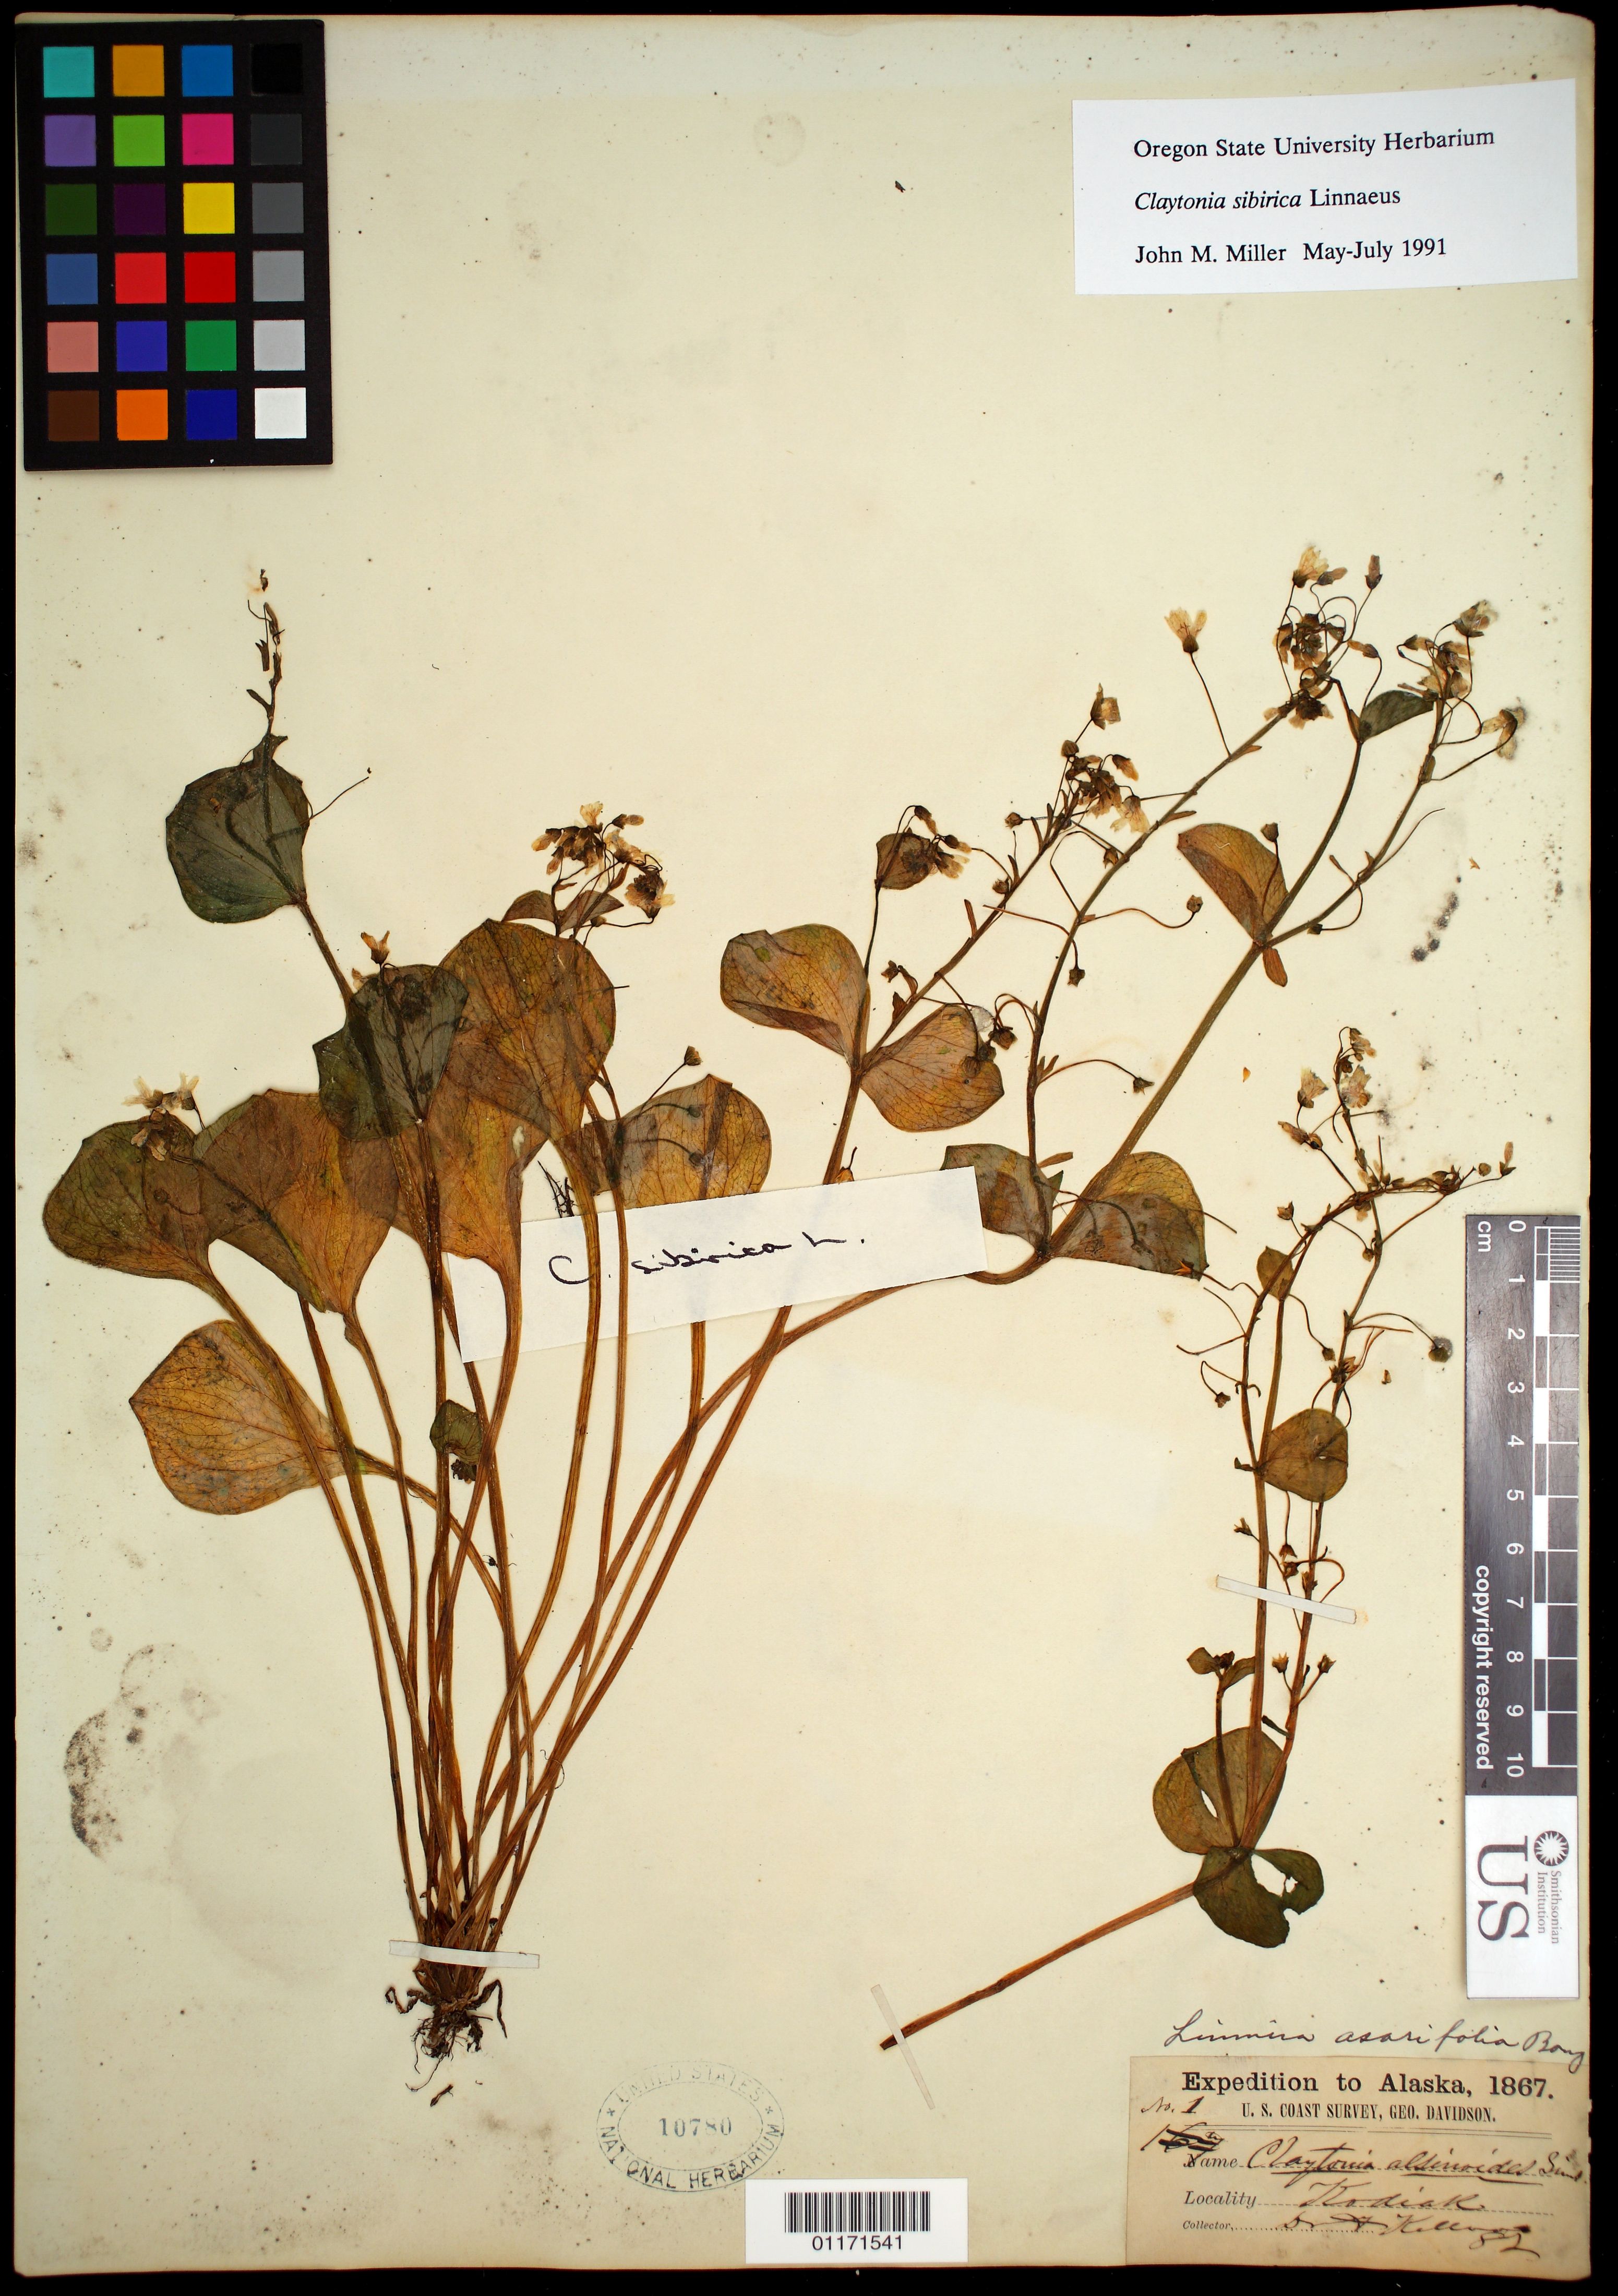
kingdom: Plantae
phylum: Tracheophyta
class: Magnoliopsida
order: Caryophyllales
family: Montiaceae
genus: Claytonia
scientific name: Claytonia sibirica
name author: L.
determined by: Miller, John M.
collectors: A. Kellogg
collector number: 1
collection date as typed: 1867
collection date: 1867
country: United States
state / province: Alaska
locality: Kodiak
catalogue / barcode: US 10780